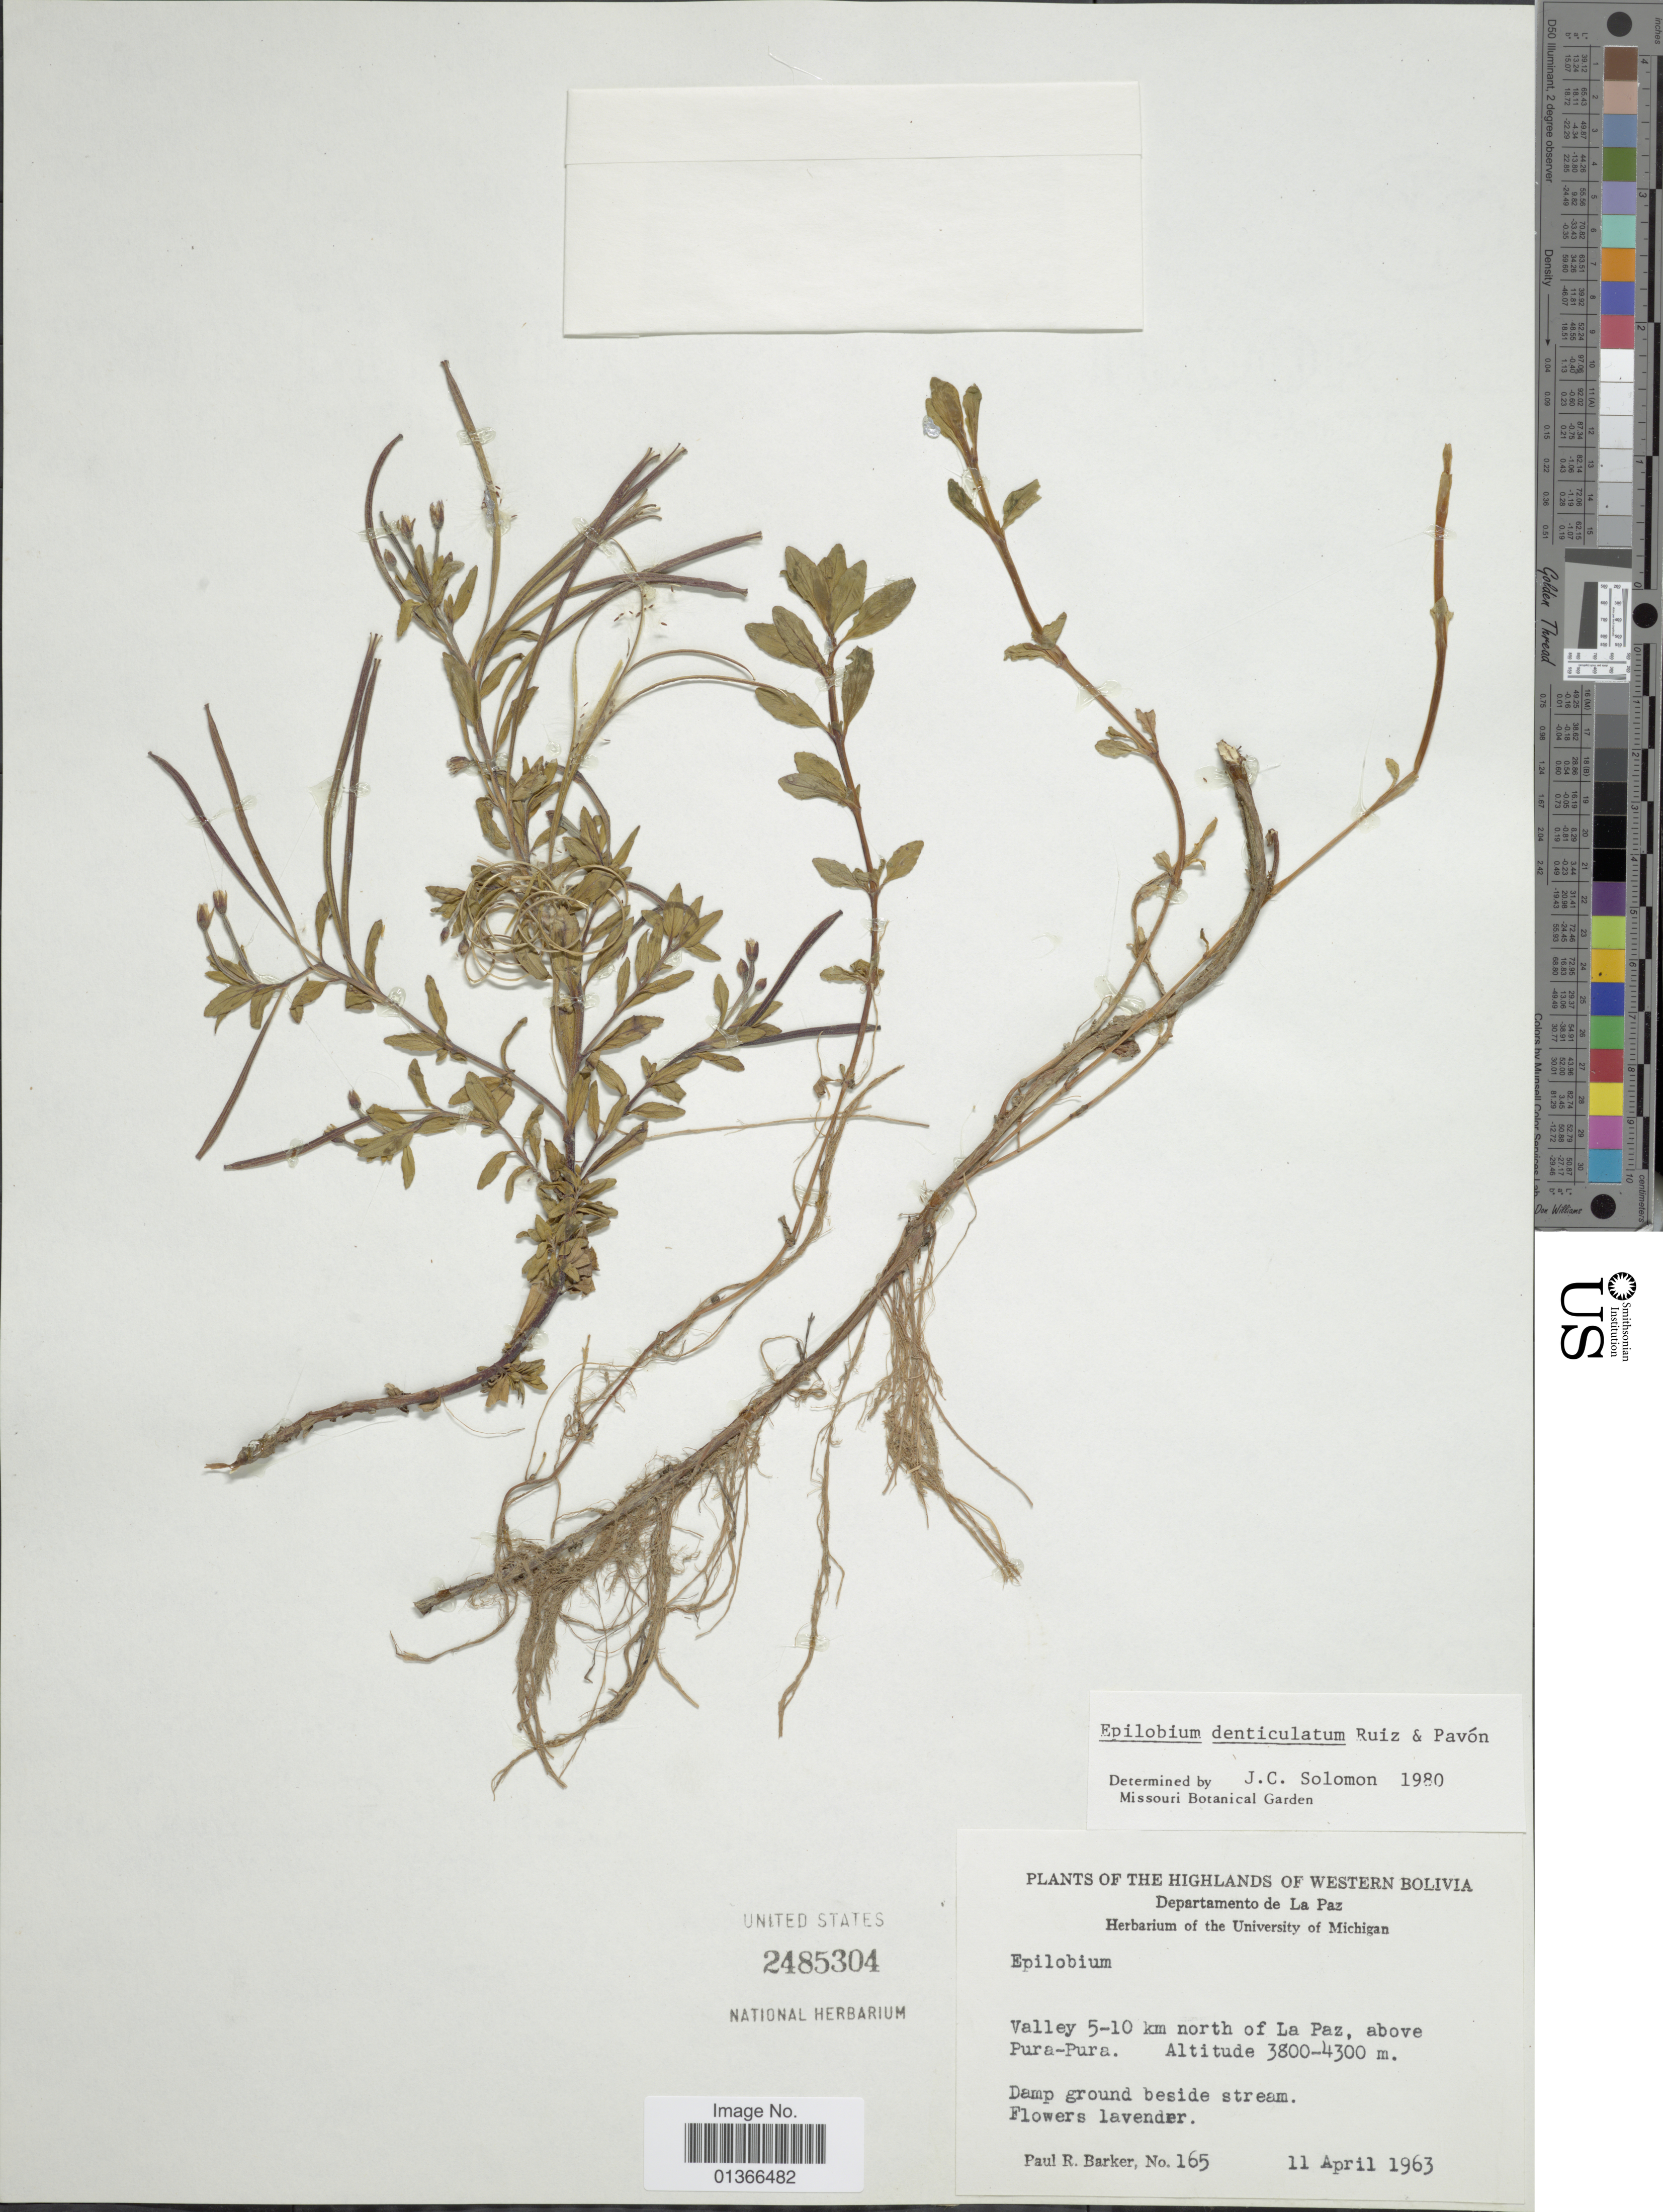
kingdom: Plantae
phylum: Tracheophyta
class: Magnoliopsida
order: Myrtales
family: Onagraceae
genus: Epilobium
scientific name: Epilobium denticulatum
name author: Ruiz & Pav.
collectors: P. R. Barker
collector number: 165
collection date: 1963-04-11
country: Bolivia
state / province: La Paz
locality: Valley 5-10 km north of La Paz, above Pura-Pura.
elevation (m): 3800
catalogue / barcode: US 2485304